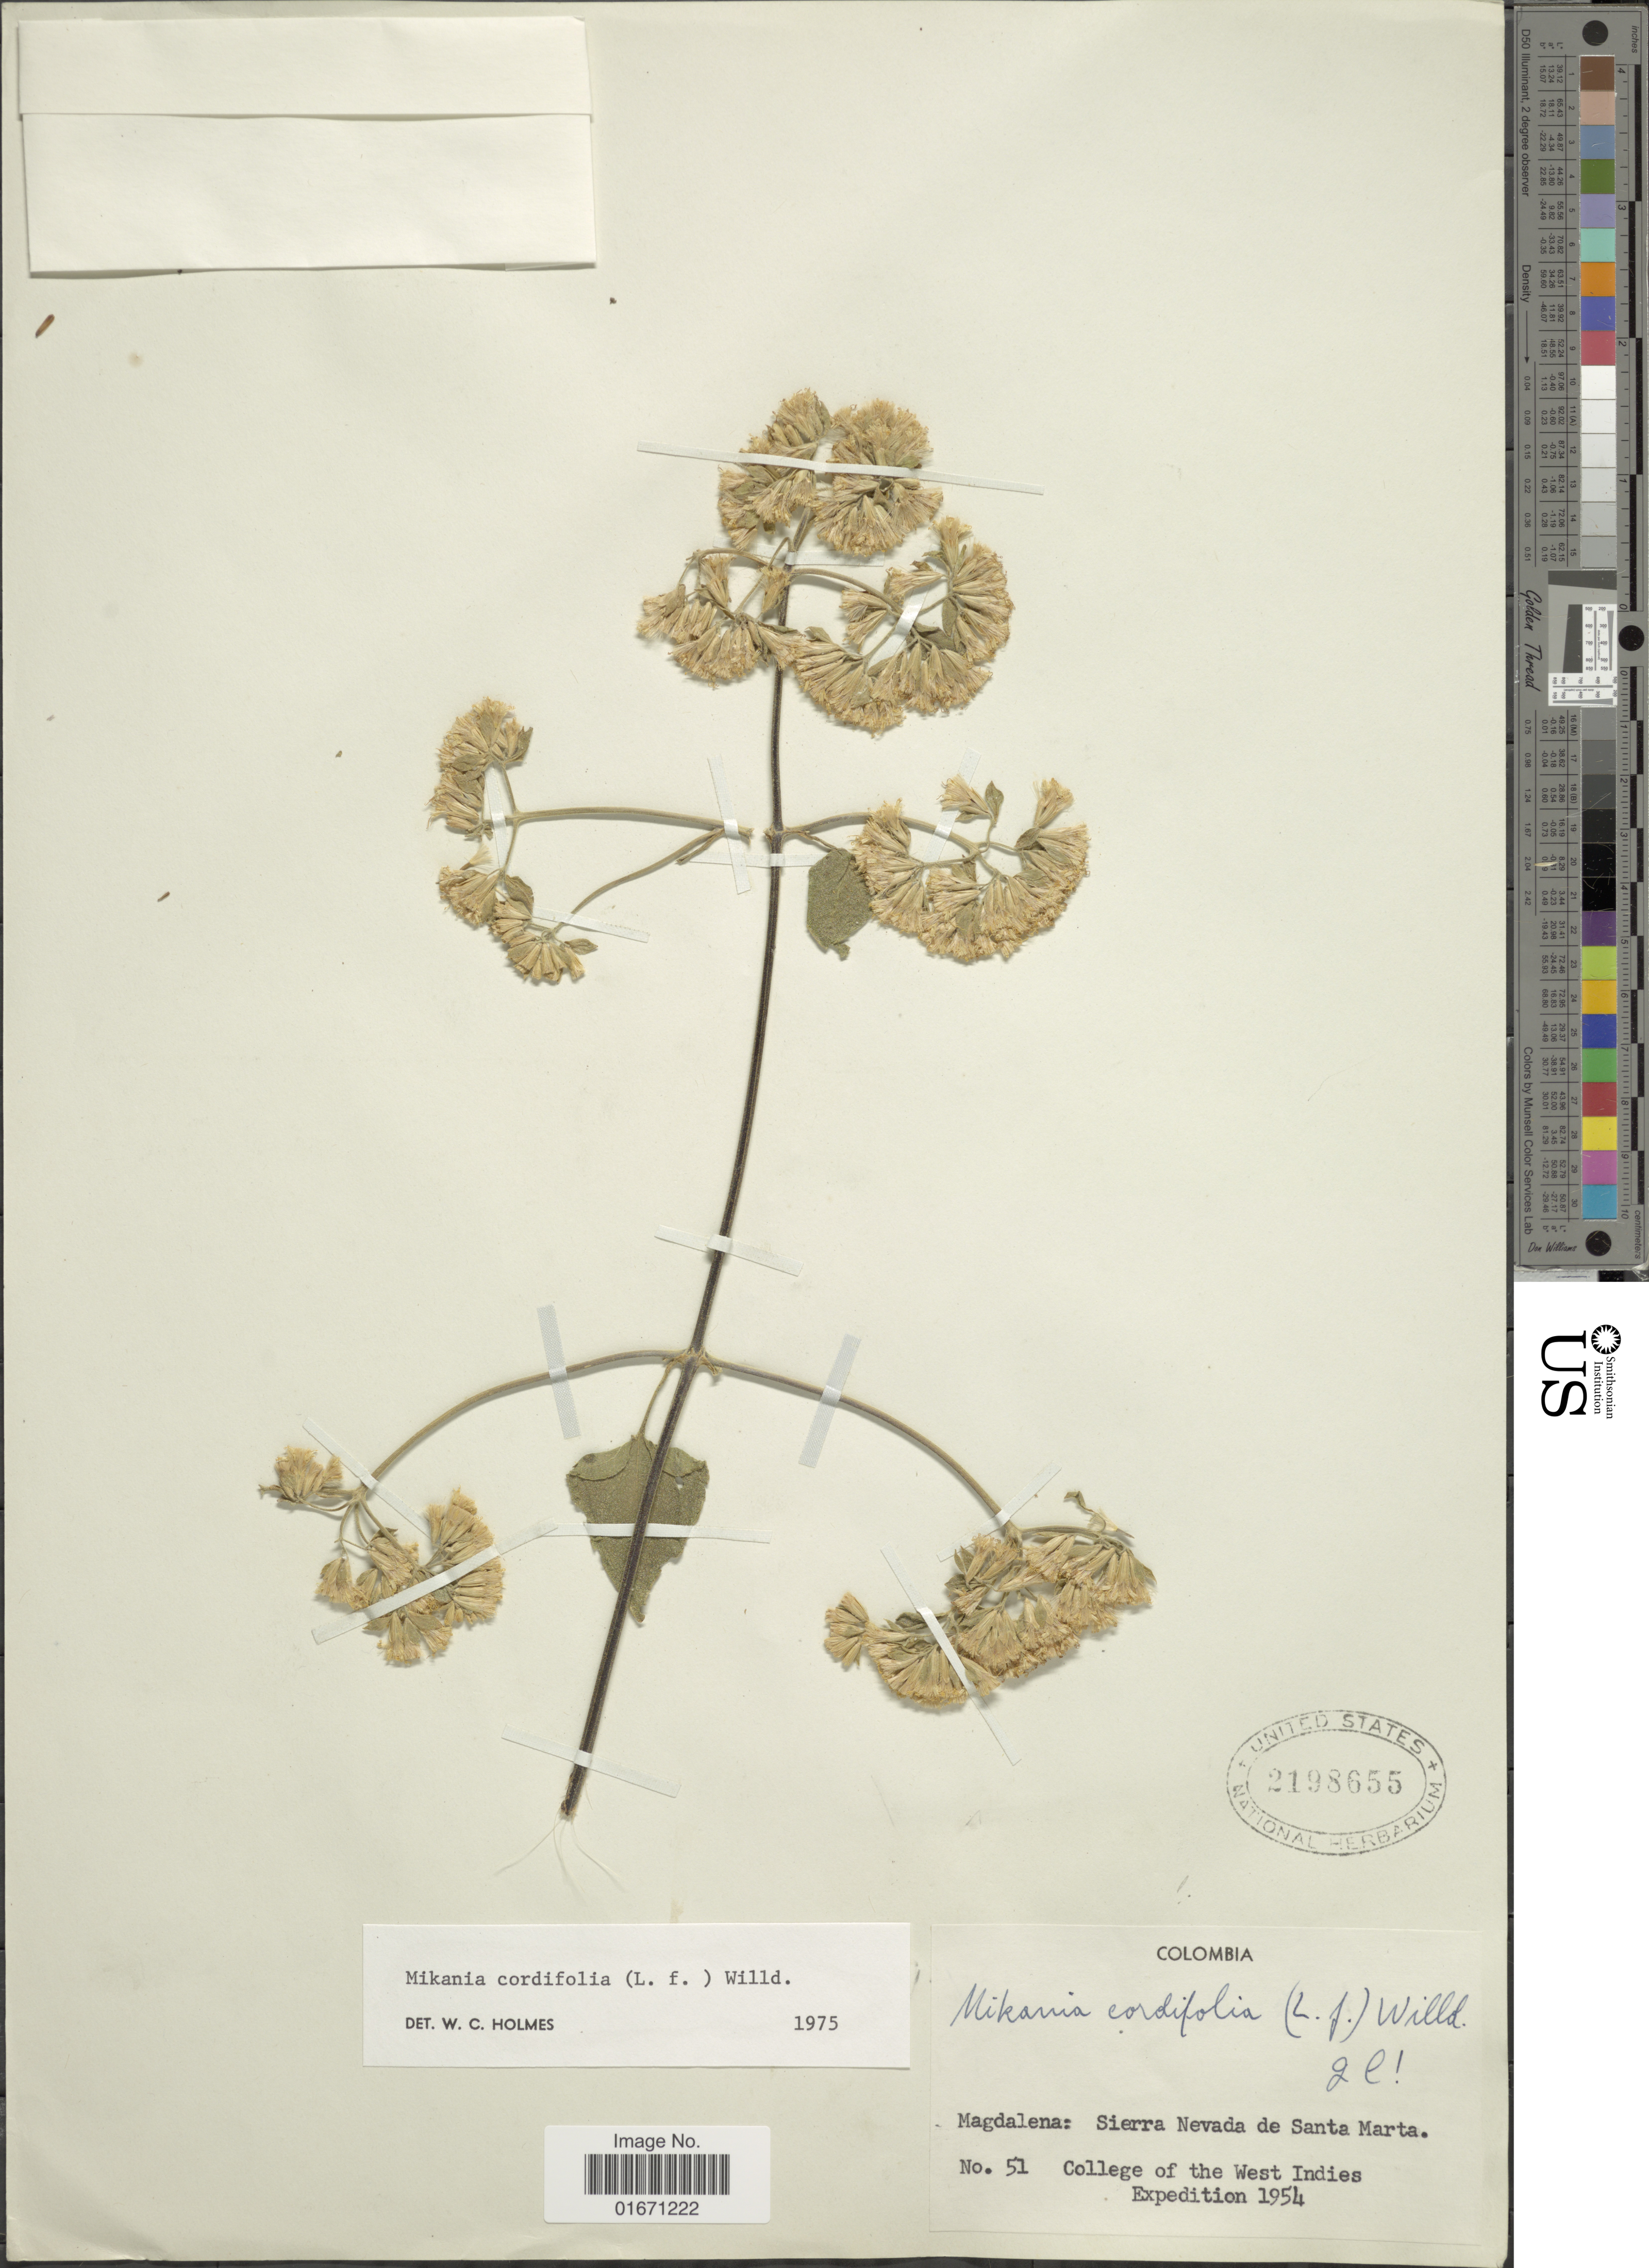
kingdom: Plantae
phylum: Tracheophyta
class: Magnoliopsida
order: Asterales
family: Asteraceae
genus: Mikania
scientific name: Mikania cordifolia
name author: Kunth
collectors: University of the West Indies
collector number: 51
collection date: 1954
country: Colombia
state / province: Magdalena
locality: Sierra Nevada de Santa Marta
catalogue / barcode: US 2198655